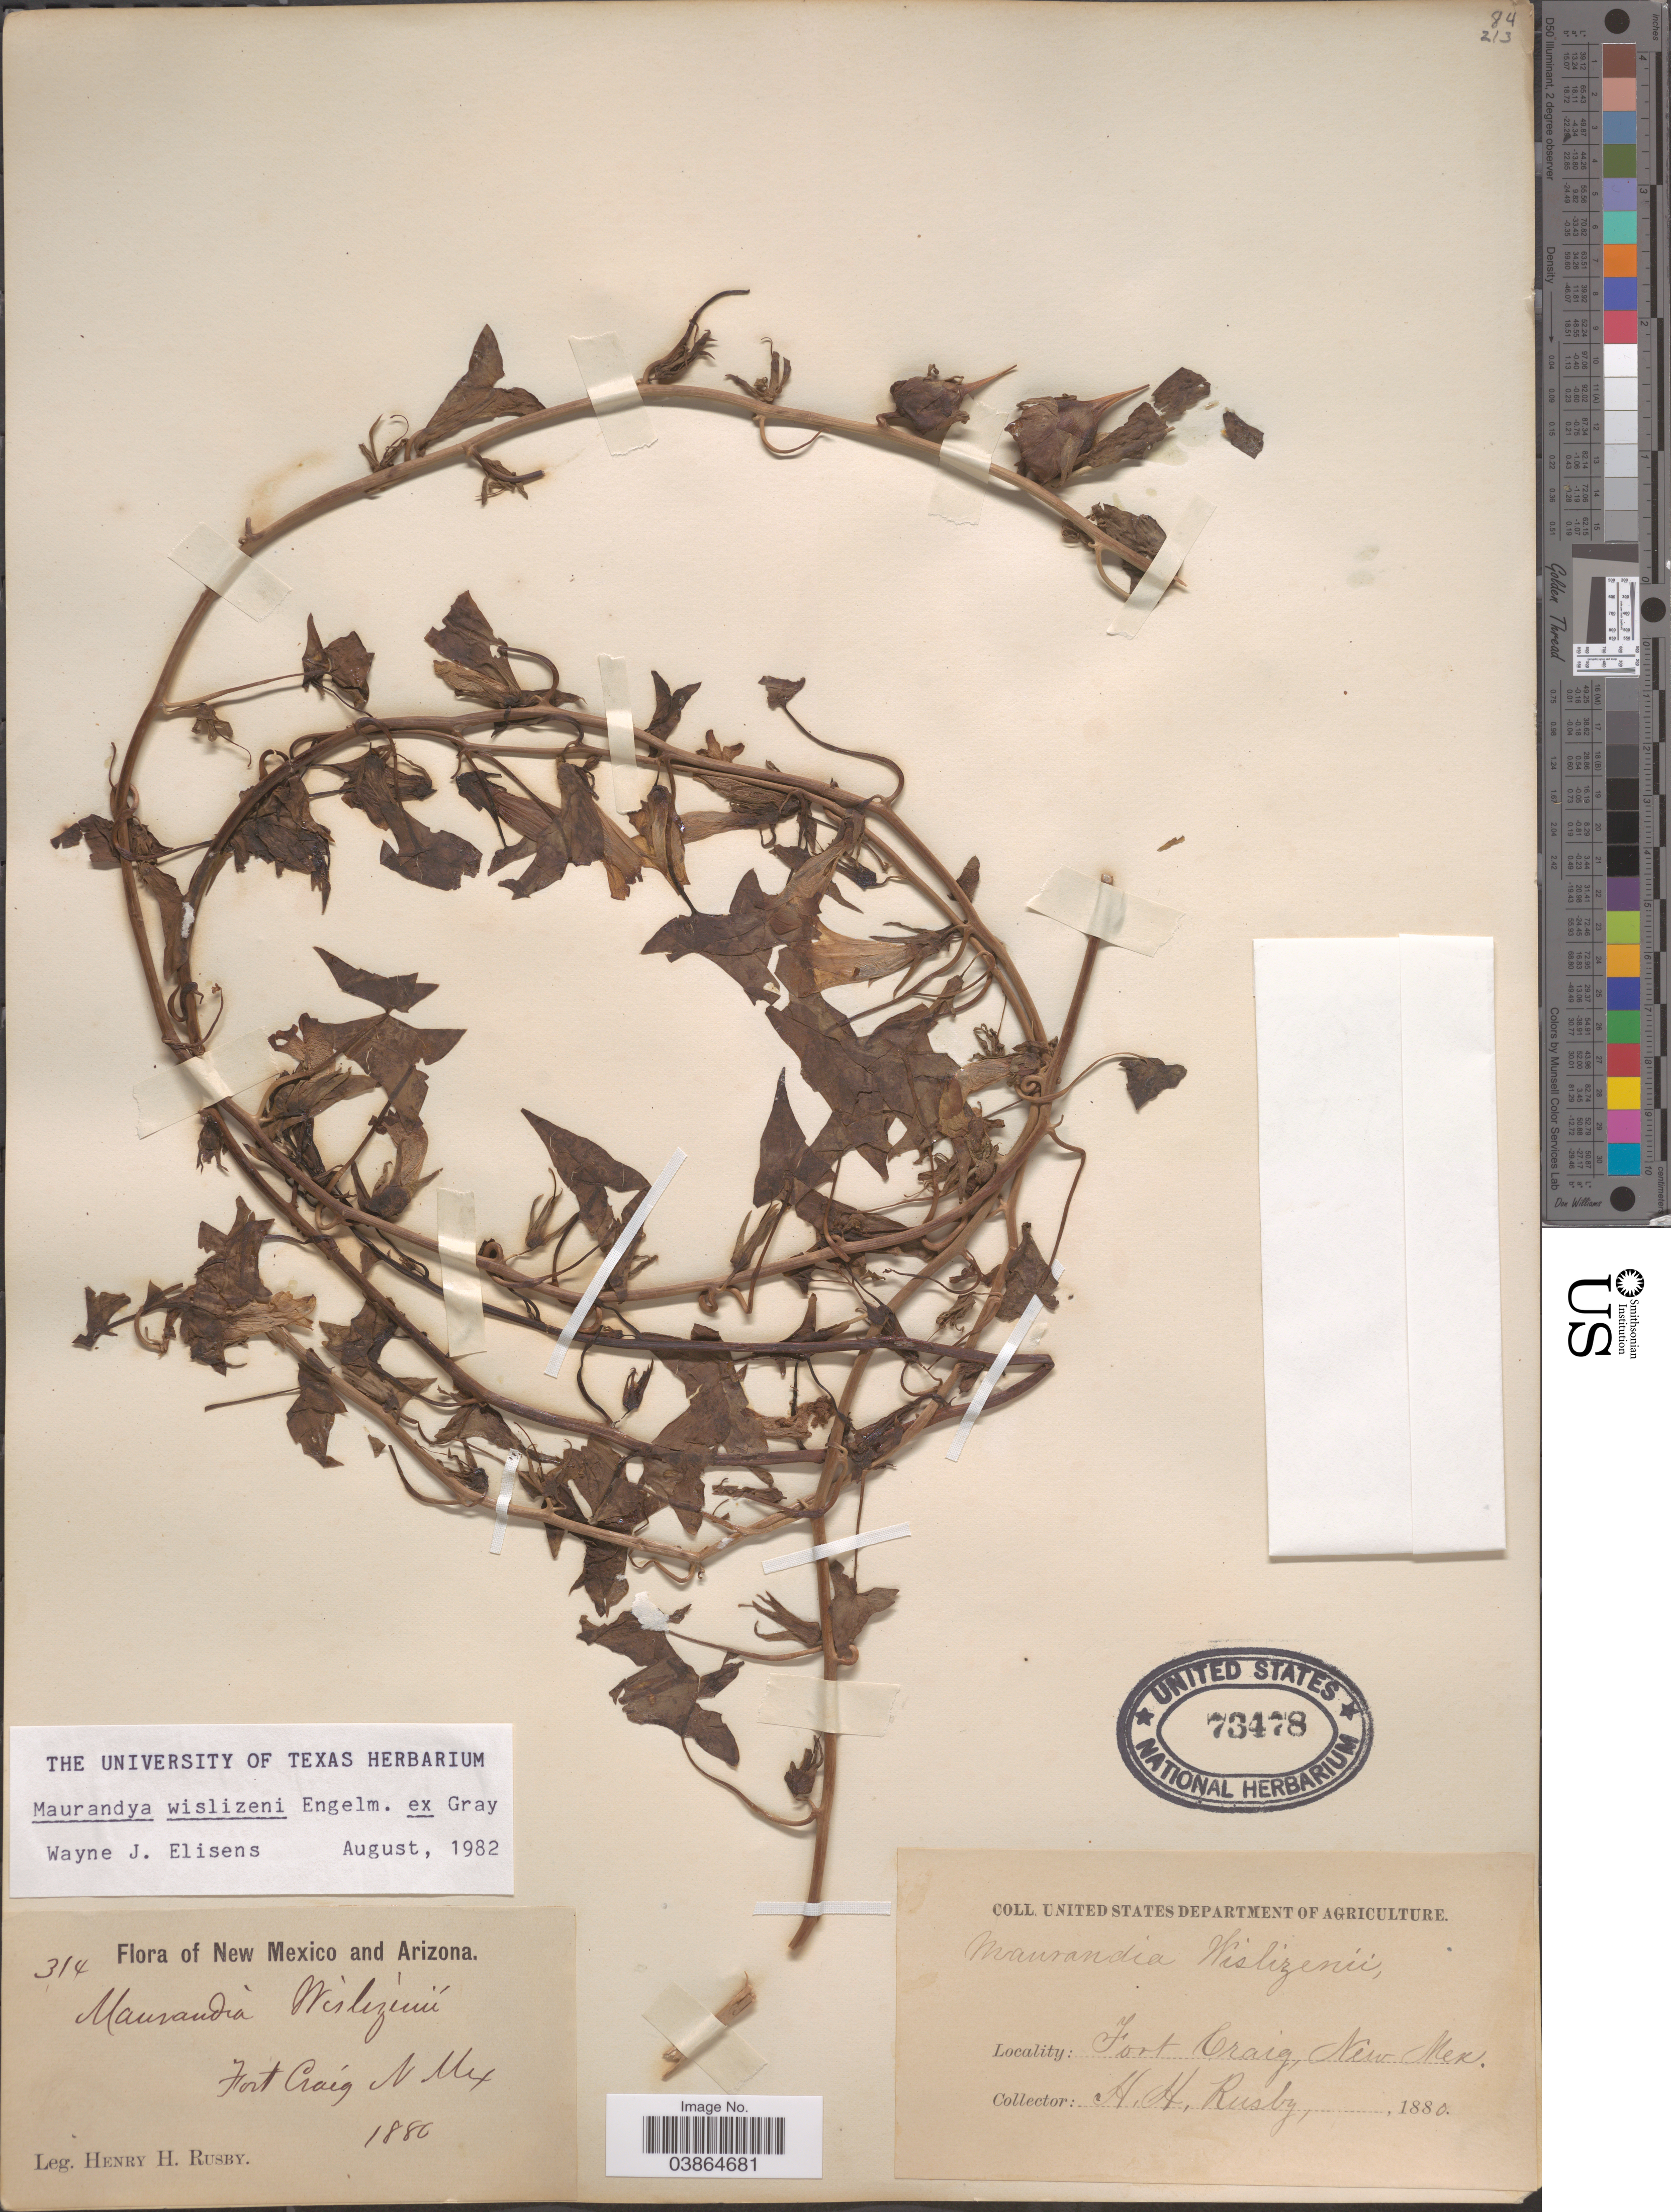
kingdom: Plantae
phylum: Tracheophyta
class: Magnoliopsida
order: Lamiales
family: Plantaginaceae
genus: Maurandya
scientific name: Maurandya wislizeni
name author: Engelm. ex A. Gray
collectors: H. H. Rusby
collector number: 314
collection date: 1880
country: United States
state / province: New Mexico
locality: Fort Craig.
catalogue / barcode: US 73478